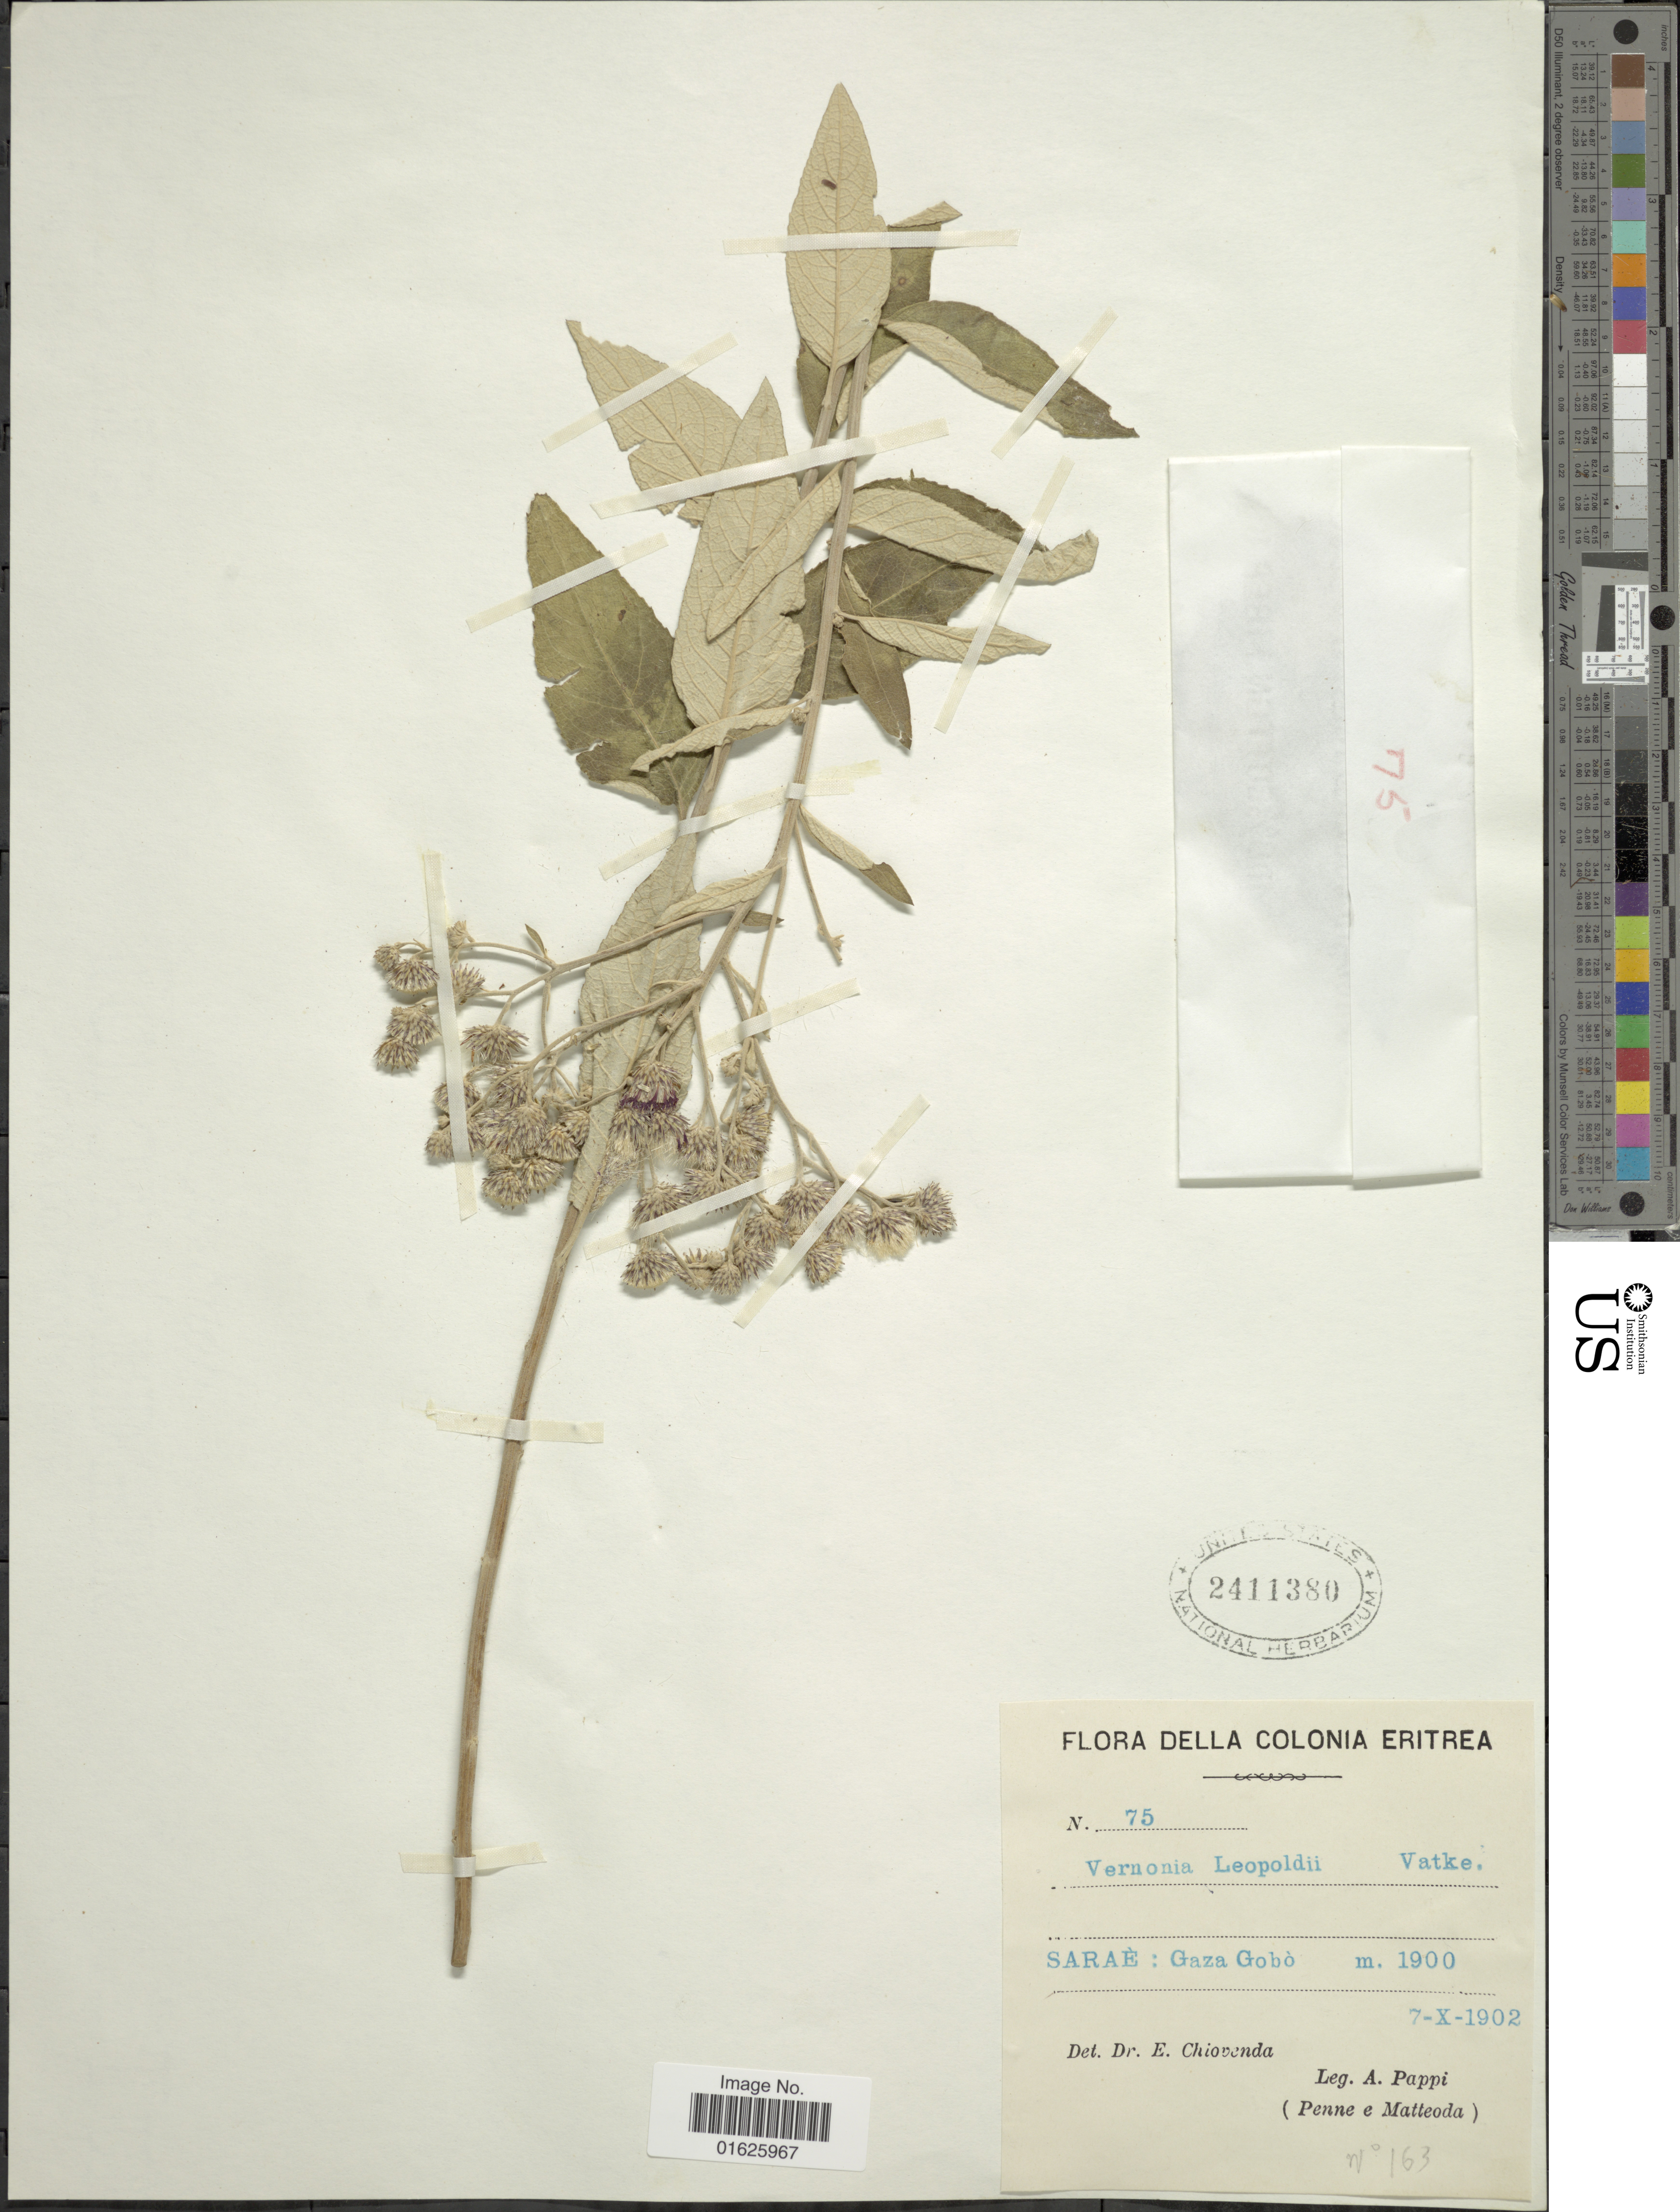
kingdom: Plantae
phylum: Tracheophyta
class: Magnoliopsida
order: Asterales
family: Asteraceae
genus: Orbivestus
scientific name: Orbivestus leopoldii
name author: (Vatke) H. Rob.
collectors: A. Pappi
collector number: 75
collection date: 1902-10-07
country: Eritrea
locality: Della Colonia Eritrea, Saraé: gaza Gobó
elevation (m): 1900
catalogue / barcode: US 2411380